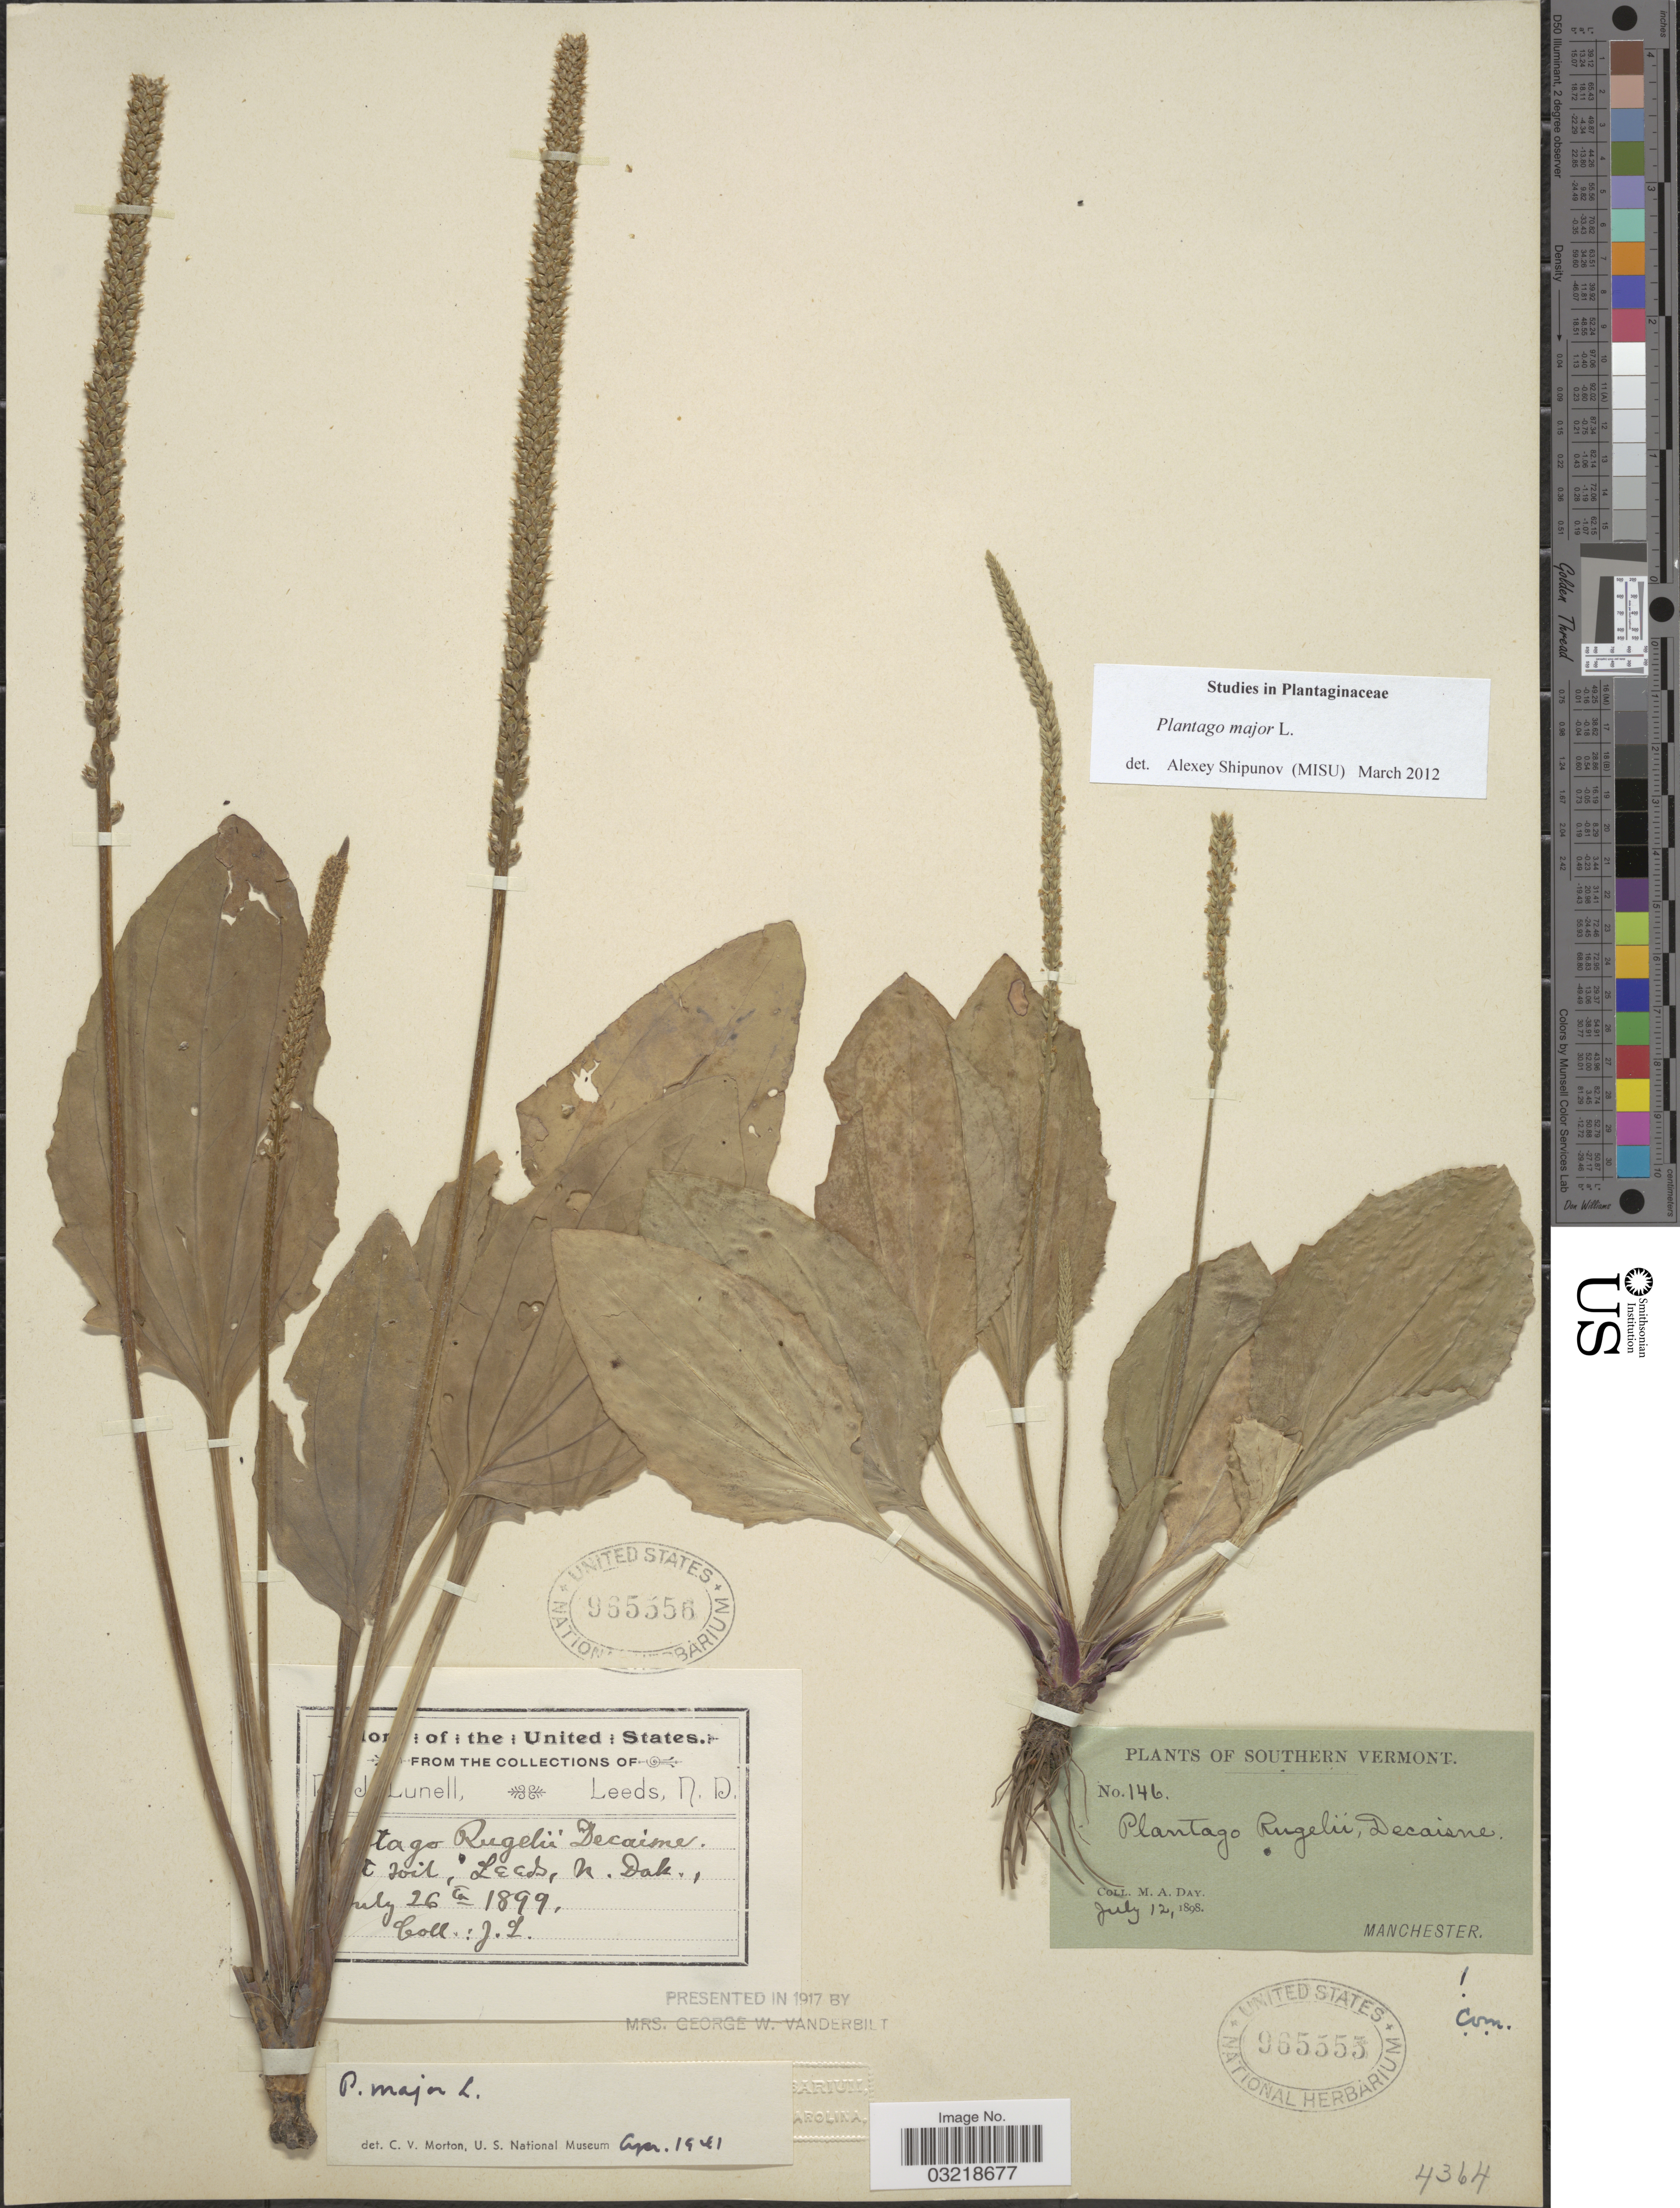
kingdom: Plantae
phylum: Tracheophyta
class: Magnoliopsida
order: Lamiales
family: Plantaginaceae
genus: Plantago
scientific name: Plantago major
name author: L.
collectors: J. Lunell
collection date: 1899-07-26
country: United States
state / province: North Dakota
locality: Leeds, N. Dak.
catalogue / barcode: US 965556-2